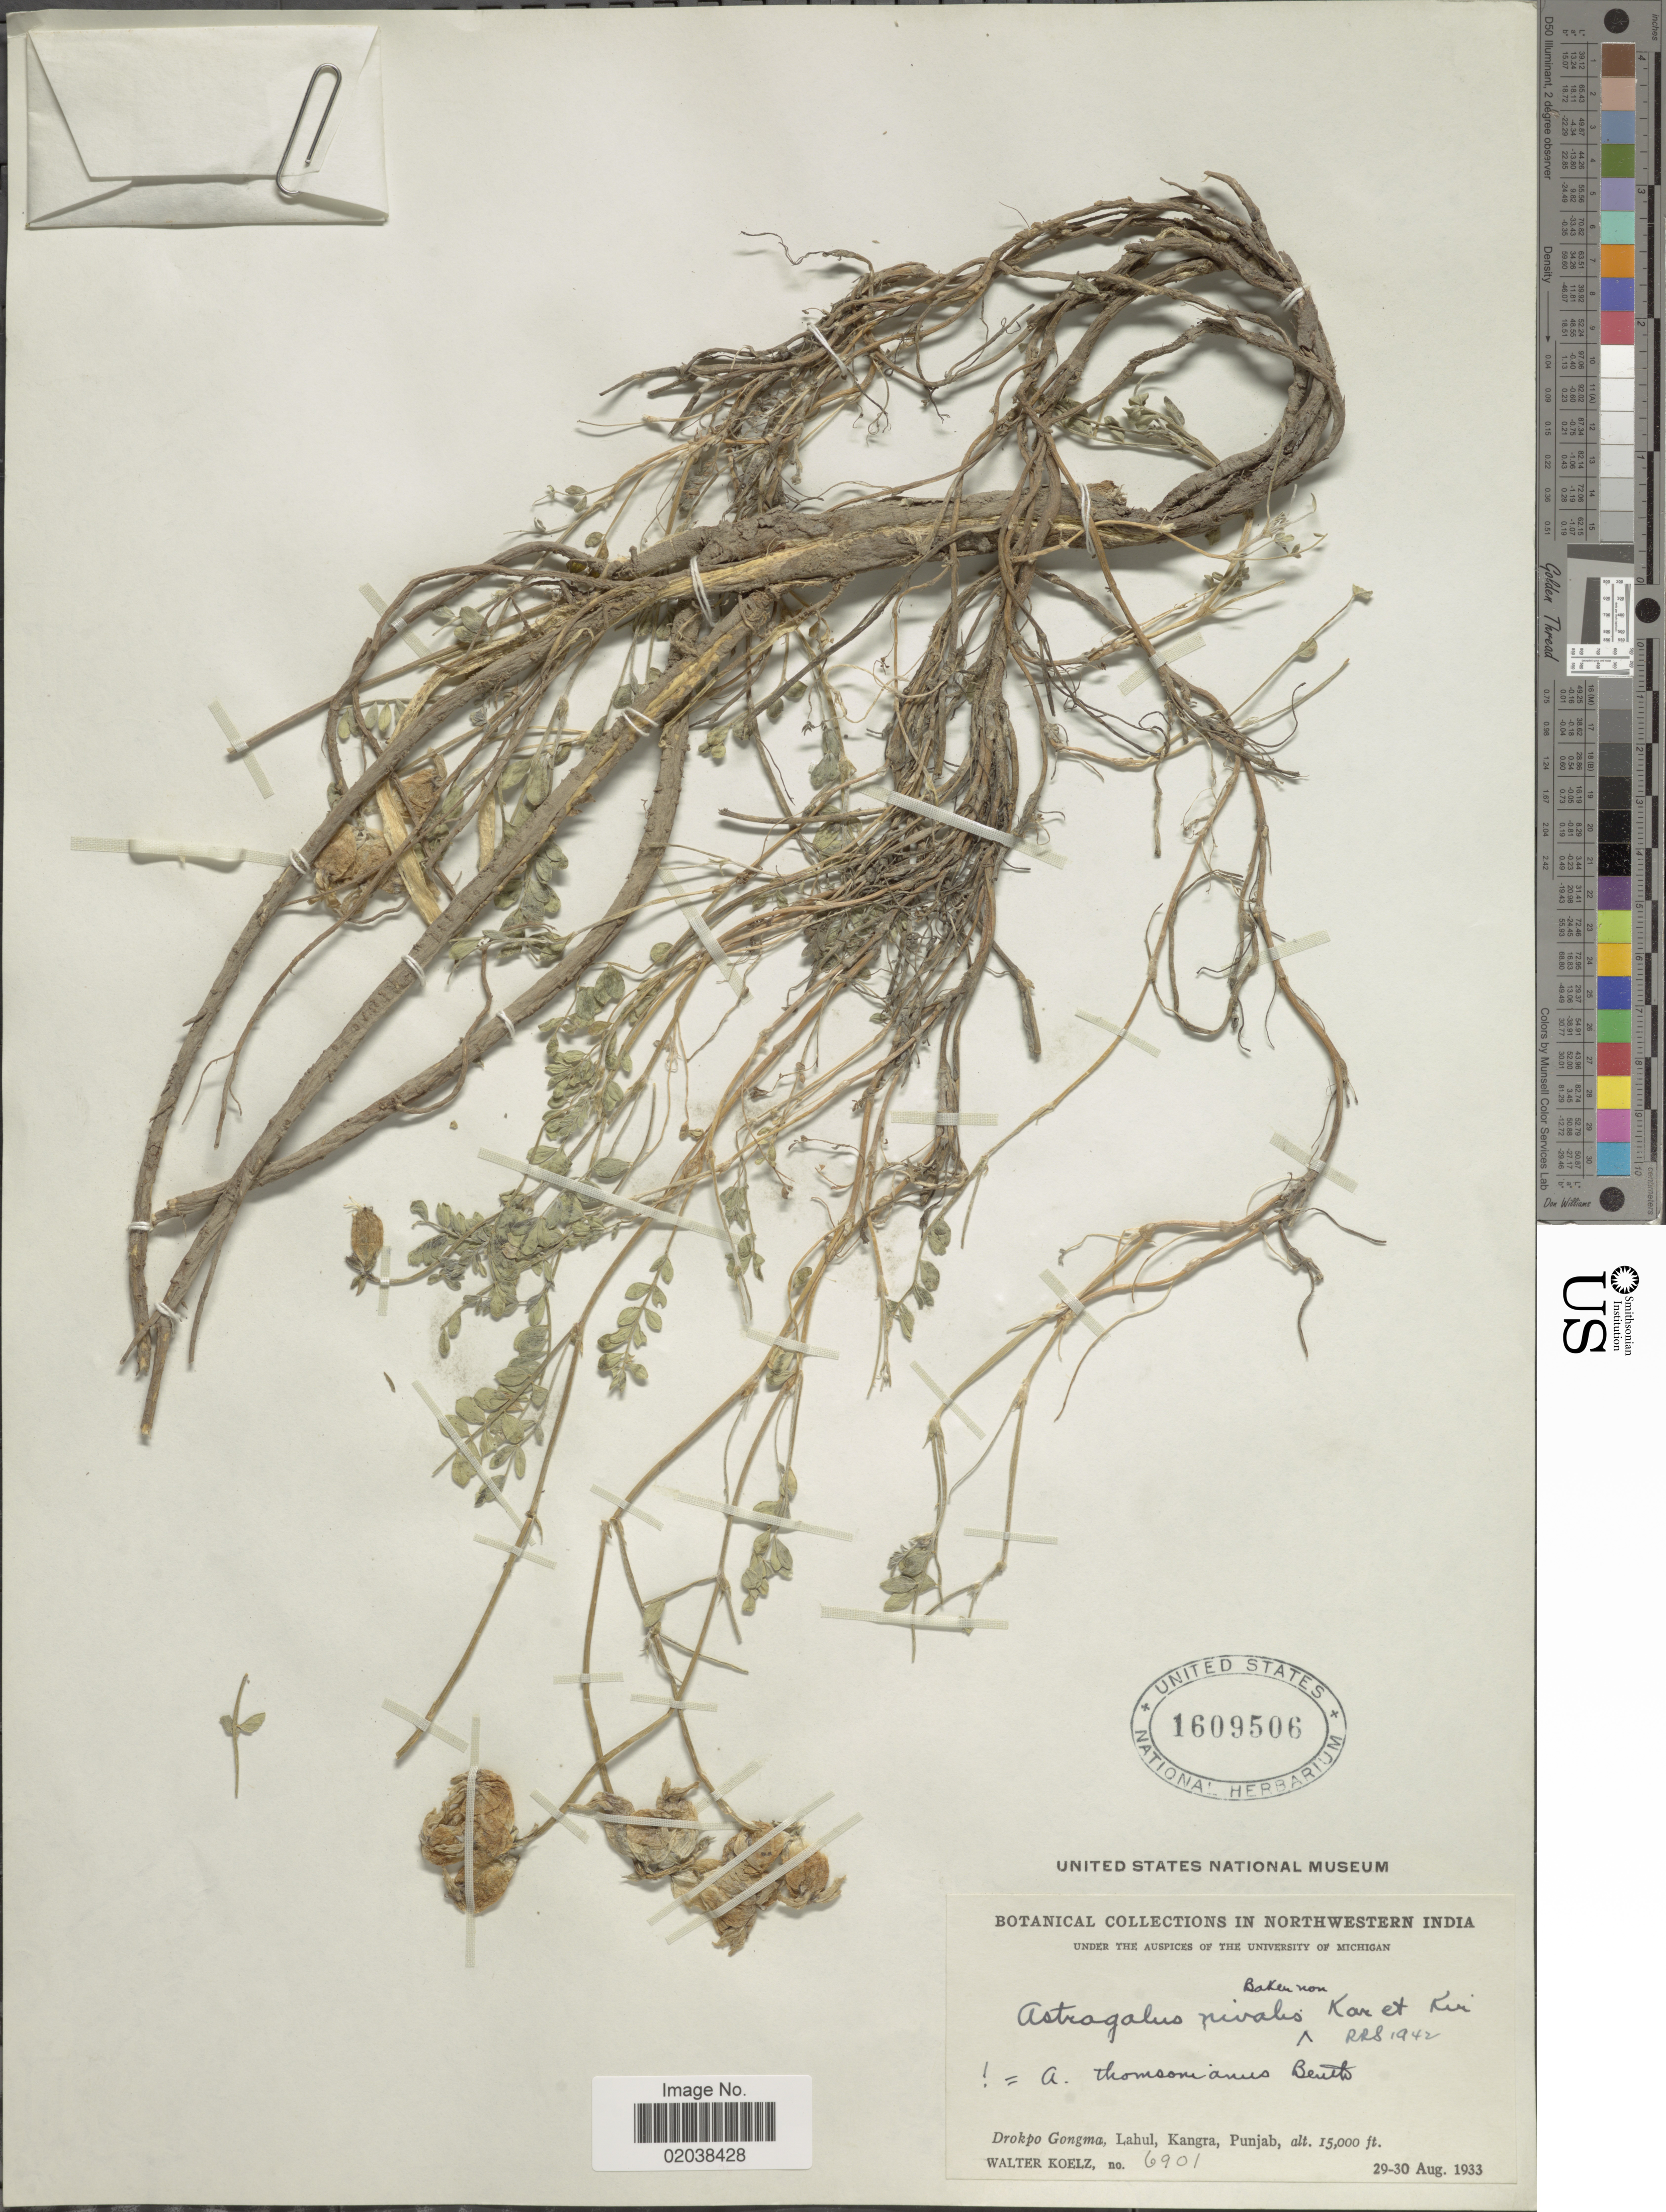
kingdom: Plantae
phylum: Tracheophyta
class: Magnoliopsida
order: Fabales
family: Fabaceae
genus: Astragalus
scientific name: Astragalus nivalis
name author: Kar. & Kir.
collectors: W. N. Koelz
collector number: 6901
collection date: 1933-08-29/1933-08-30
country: India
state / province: Punjab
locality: Northwestern India. Drokpo Gongma, Lahul, Kangra, Punjab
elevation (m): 4572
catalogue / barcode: US 1609506